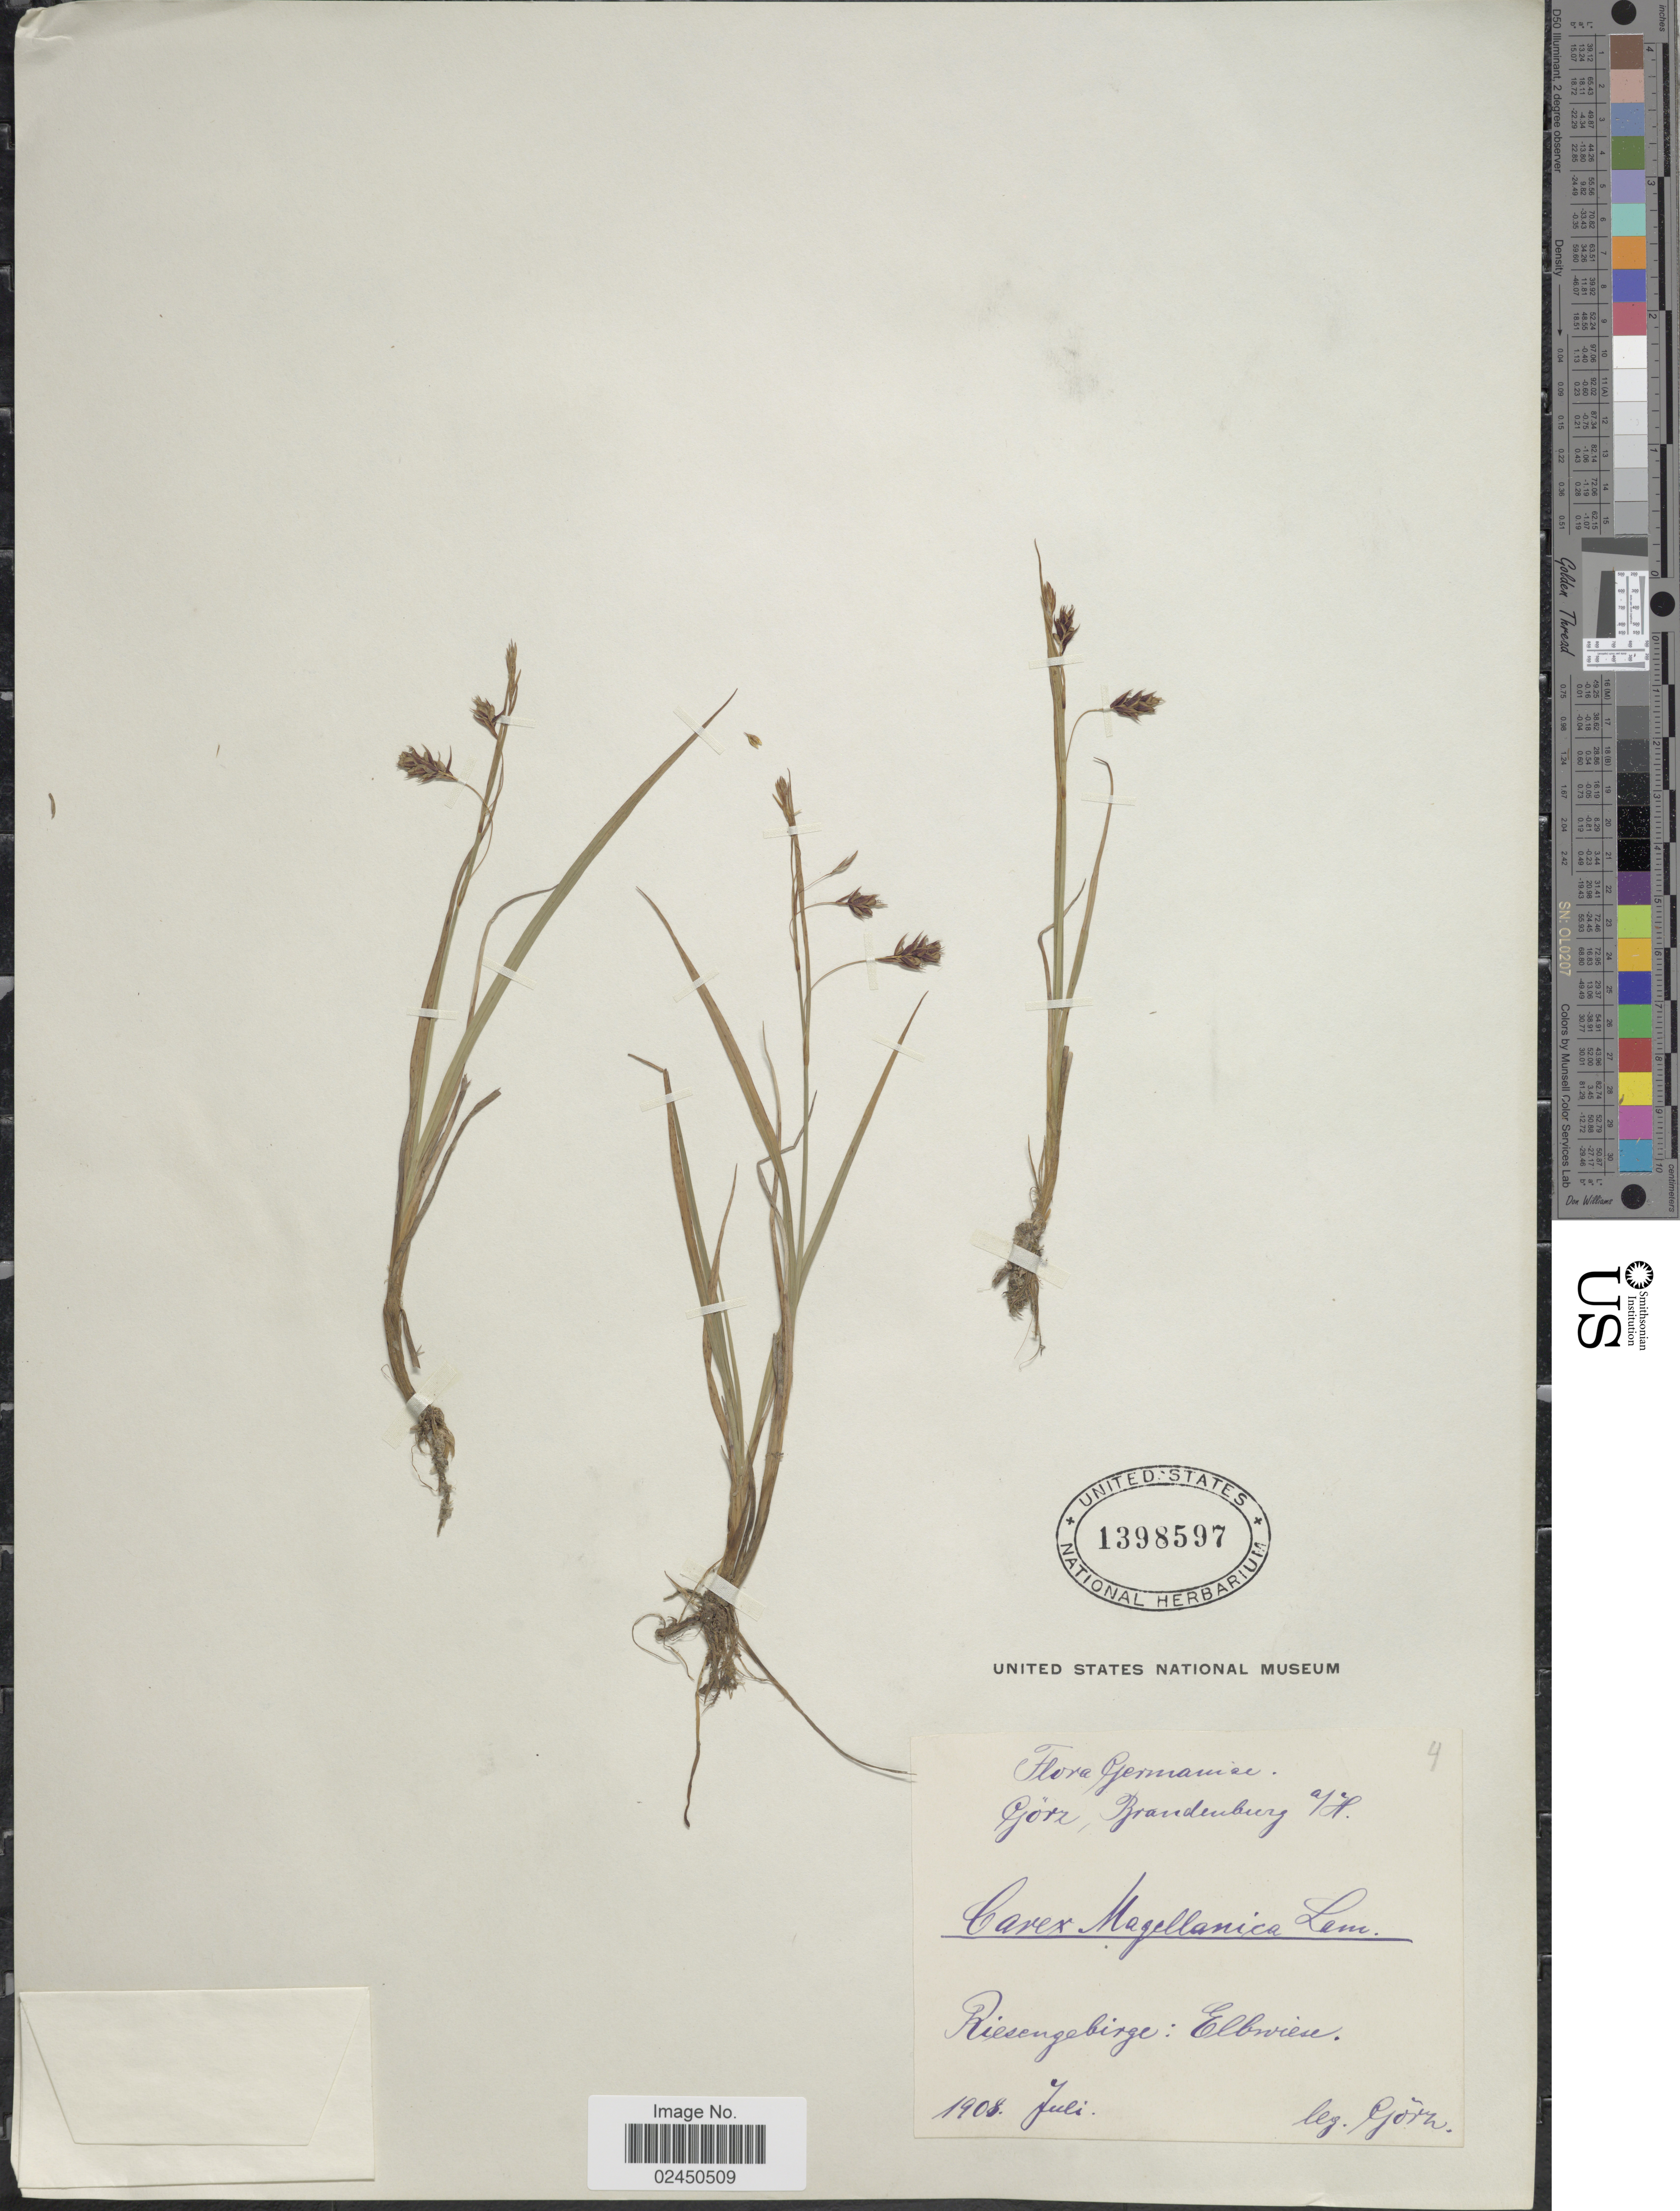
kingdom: Plantae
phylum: Tracheophyta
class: Liliopsida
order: Poales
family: Cyperaceae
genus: Carex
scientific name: Carex magellanica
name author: Lam.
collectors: Gorz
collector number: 4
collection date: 1908-07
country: Germany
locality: Germaniae. Riesengebirge: Elbwiese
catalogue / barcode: US 1398597